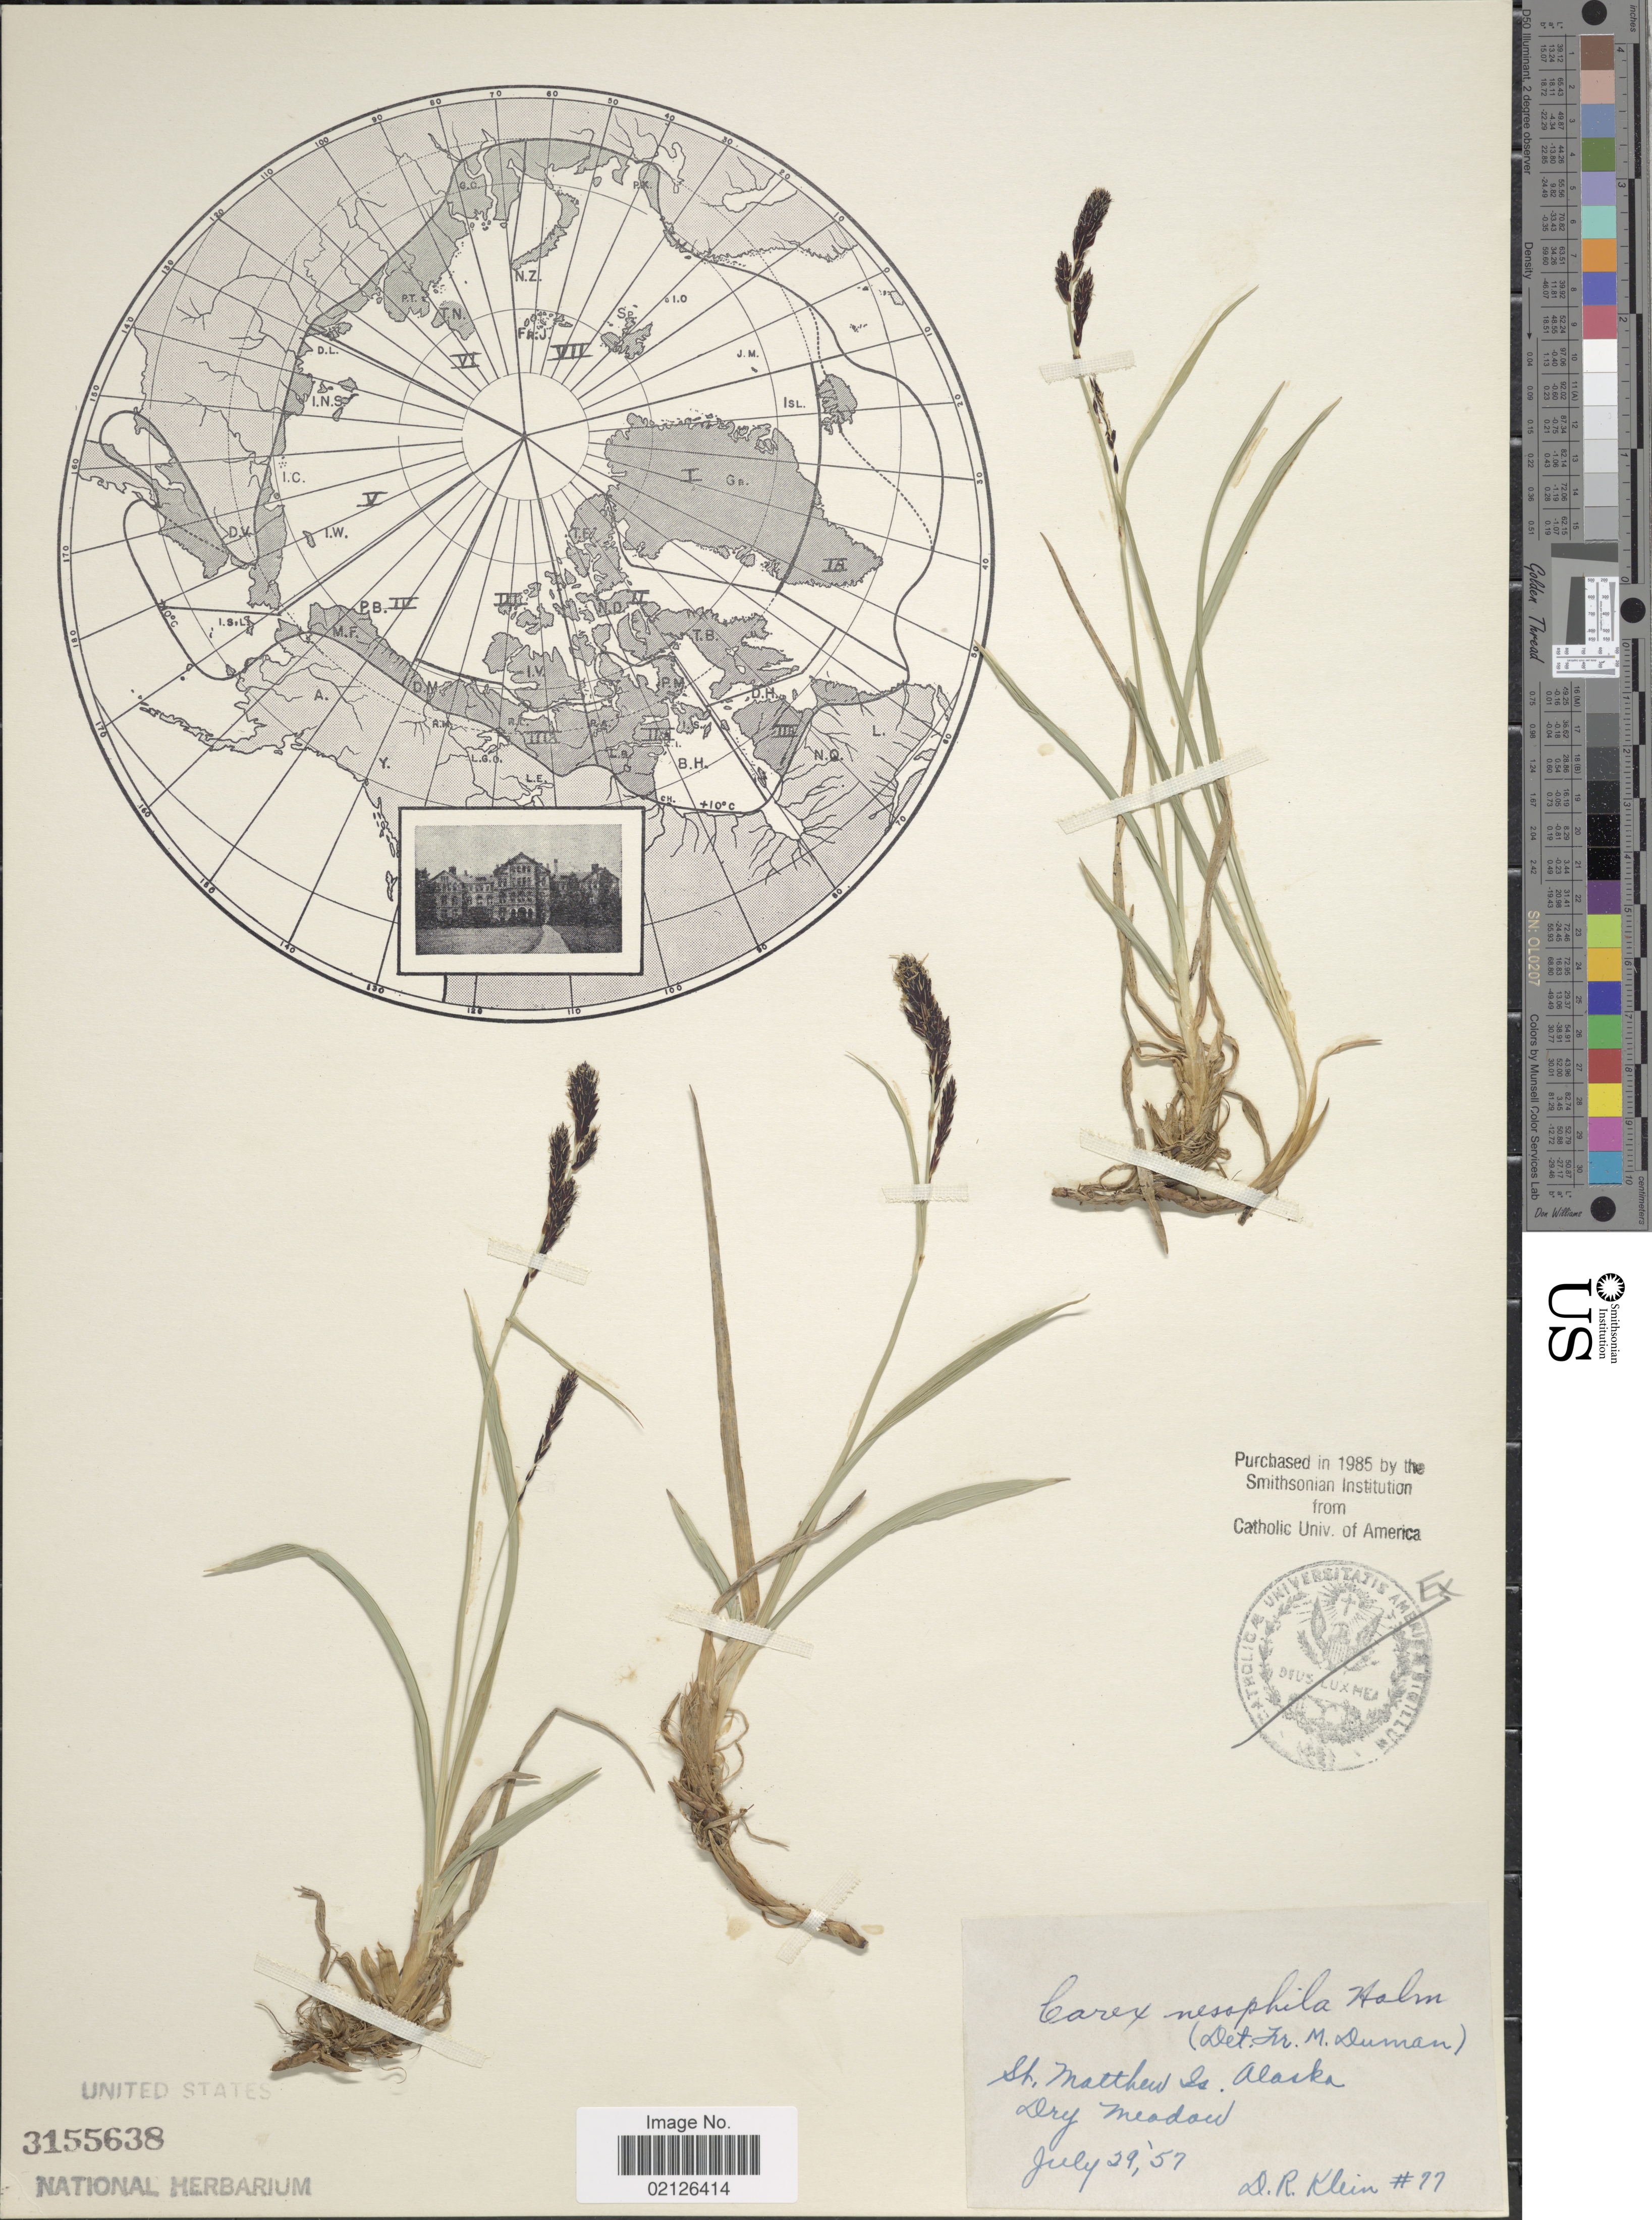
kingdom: Plantae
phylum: Tracheophyta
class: Liliopsida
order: Poales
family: Cyperaceae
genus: Carex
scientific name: Carex microchaeta subsp. nesophila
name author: (Holm) D.F. Murray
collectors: D. Klein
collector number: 77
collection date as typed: Transcribed d/m/y: 29/7/57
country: United States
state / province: Alaska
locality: St Matthew Is., Dry meadow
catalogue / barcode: US 3155638